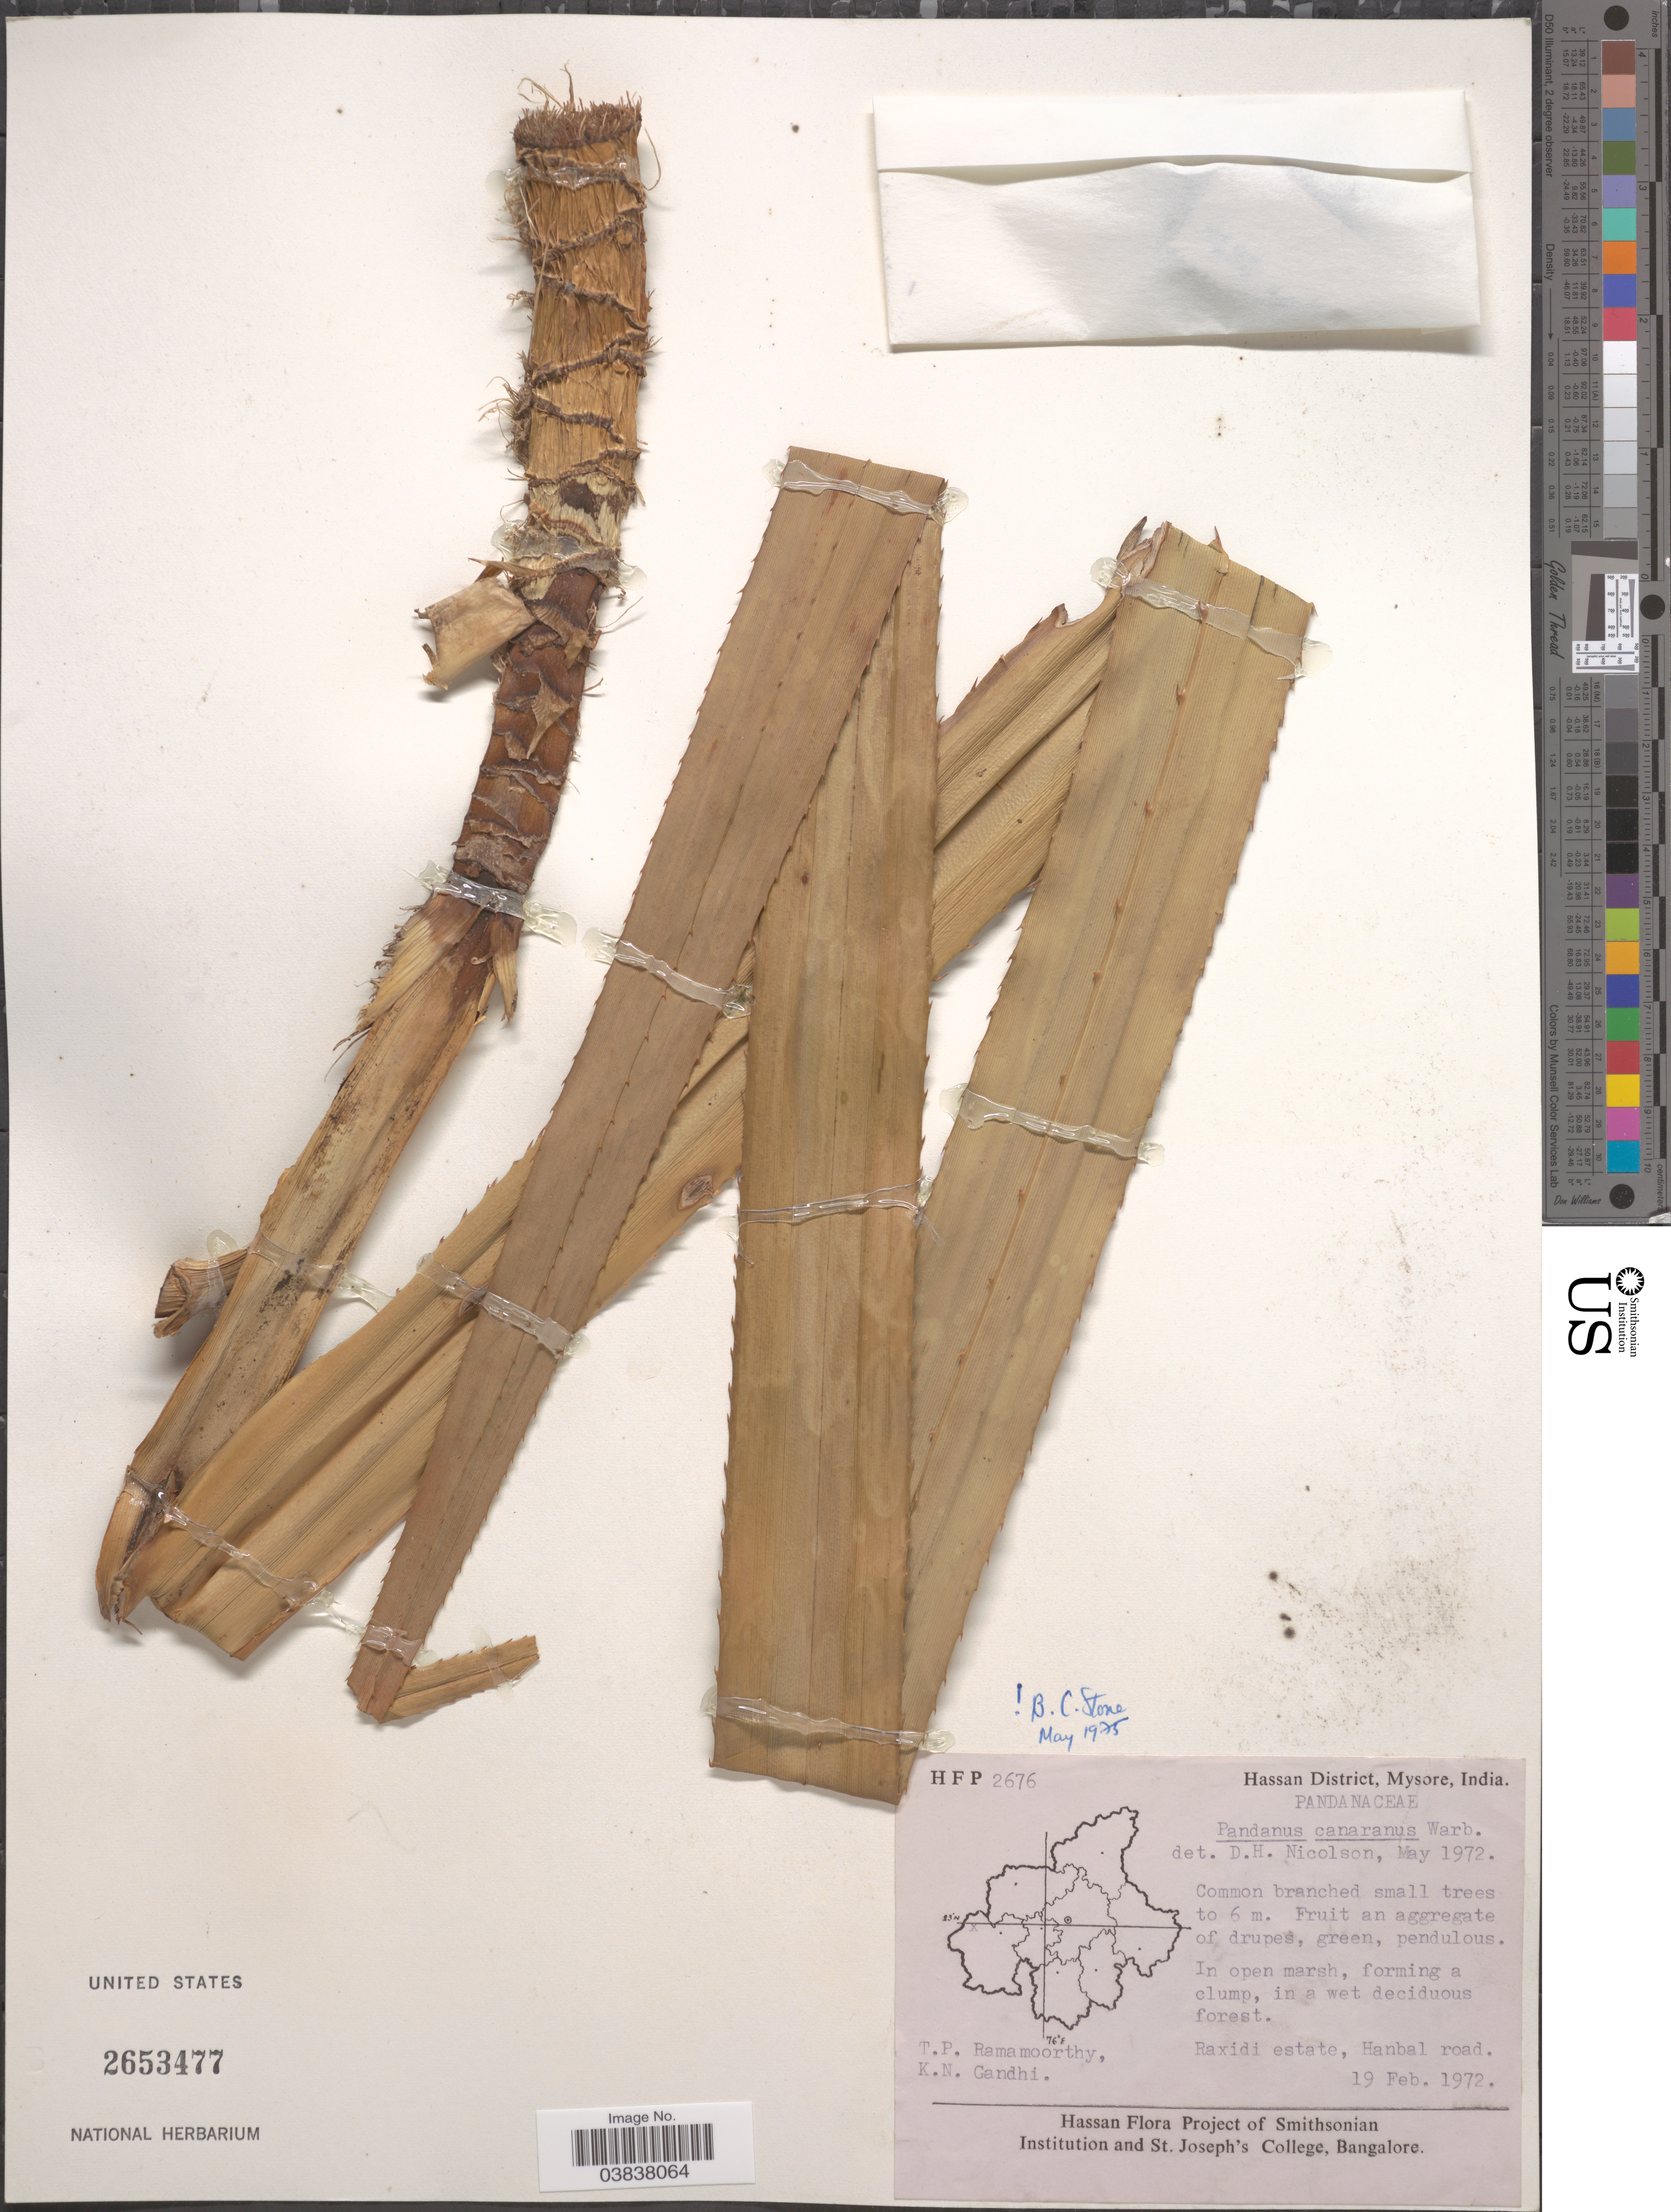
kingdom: Plantae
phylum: Tracheophyta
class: Liliopsida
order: Pandanales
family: Pandanaceae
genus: Pandanus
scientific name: Pandanus canaranus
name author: Warb.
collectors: T. P. Ramamoorthy & K. N. Gandhi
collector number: HFP2676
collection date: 1972-02-19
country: India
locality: Hassan District, Mysore. Raxidi estate, Hanbal road.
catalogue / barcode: US 2653477